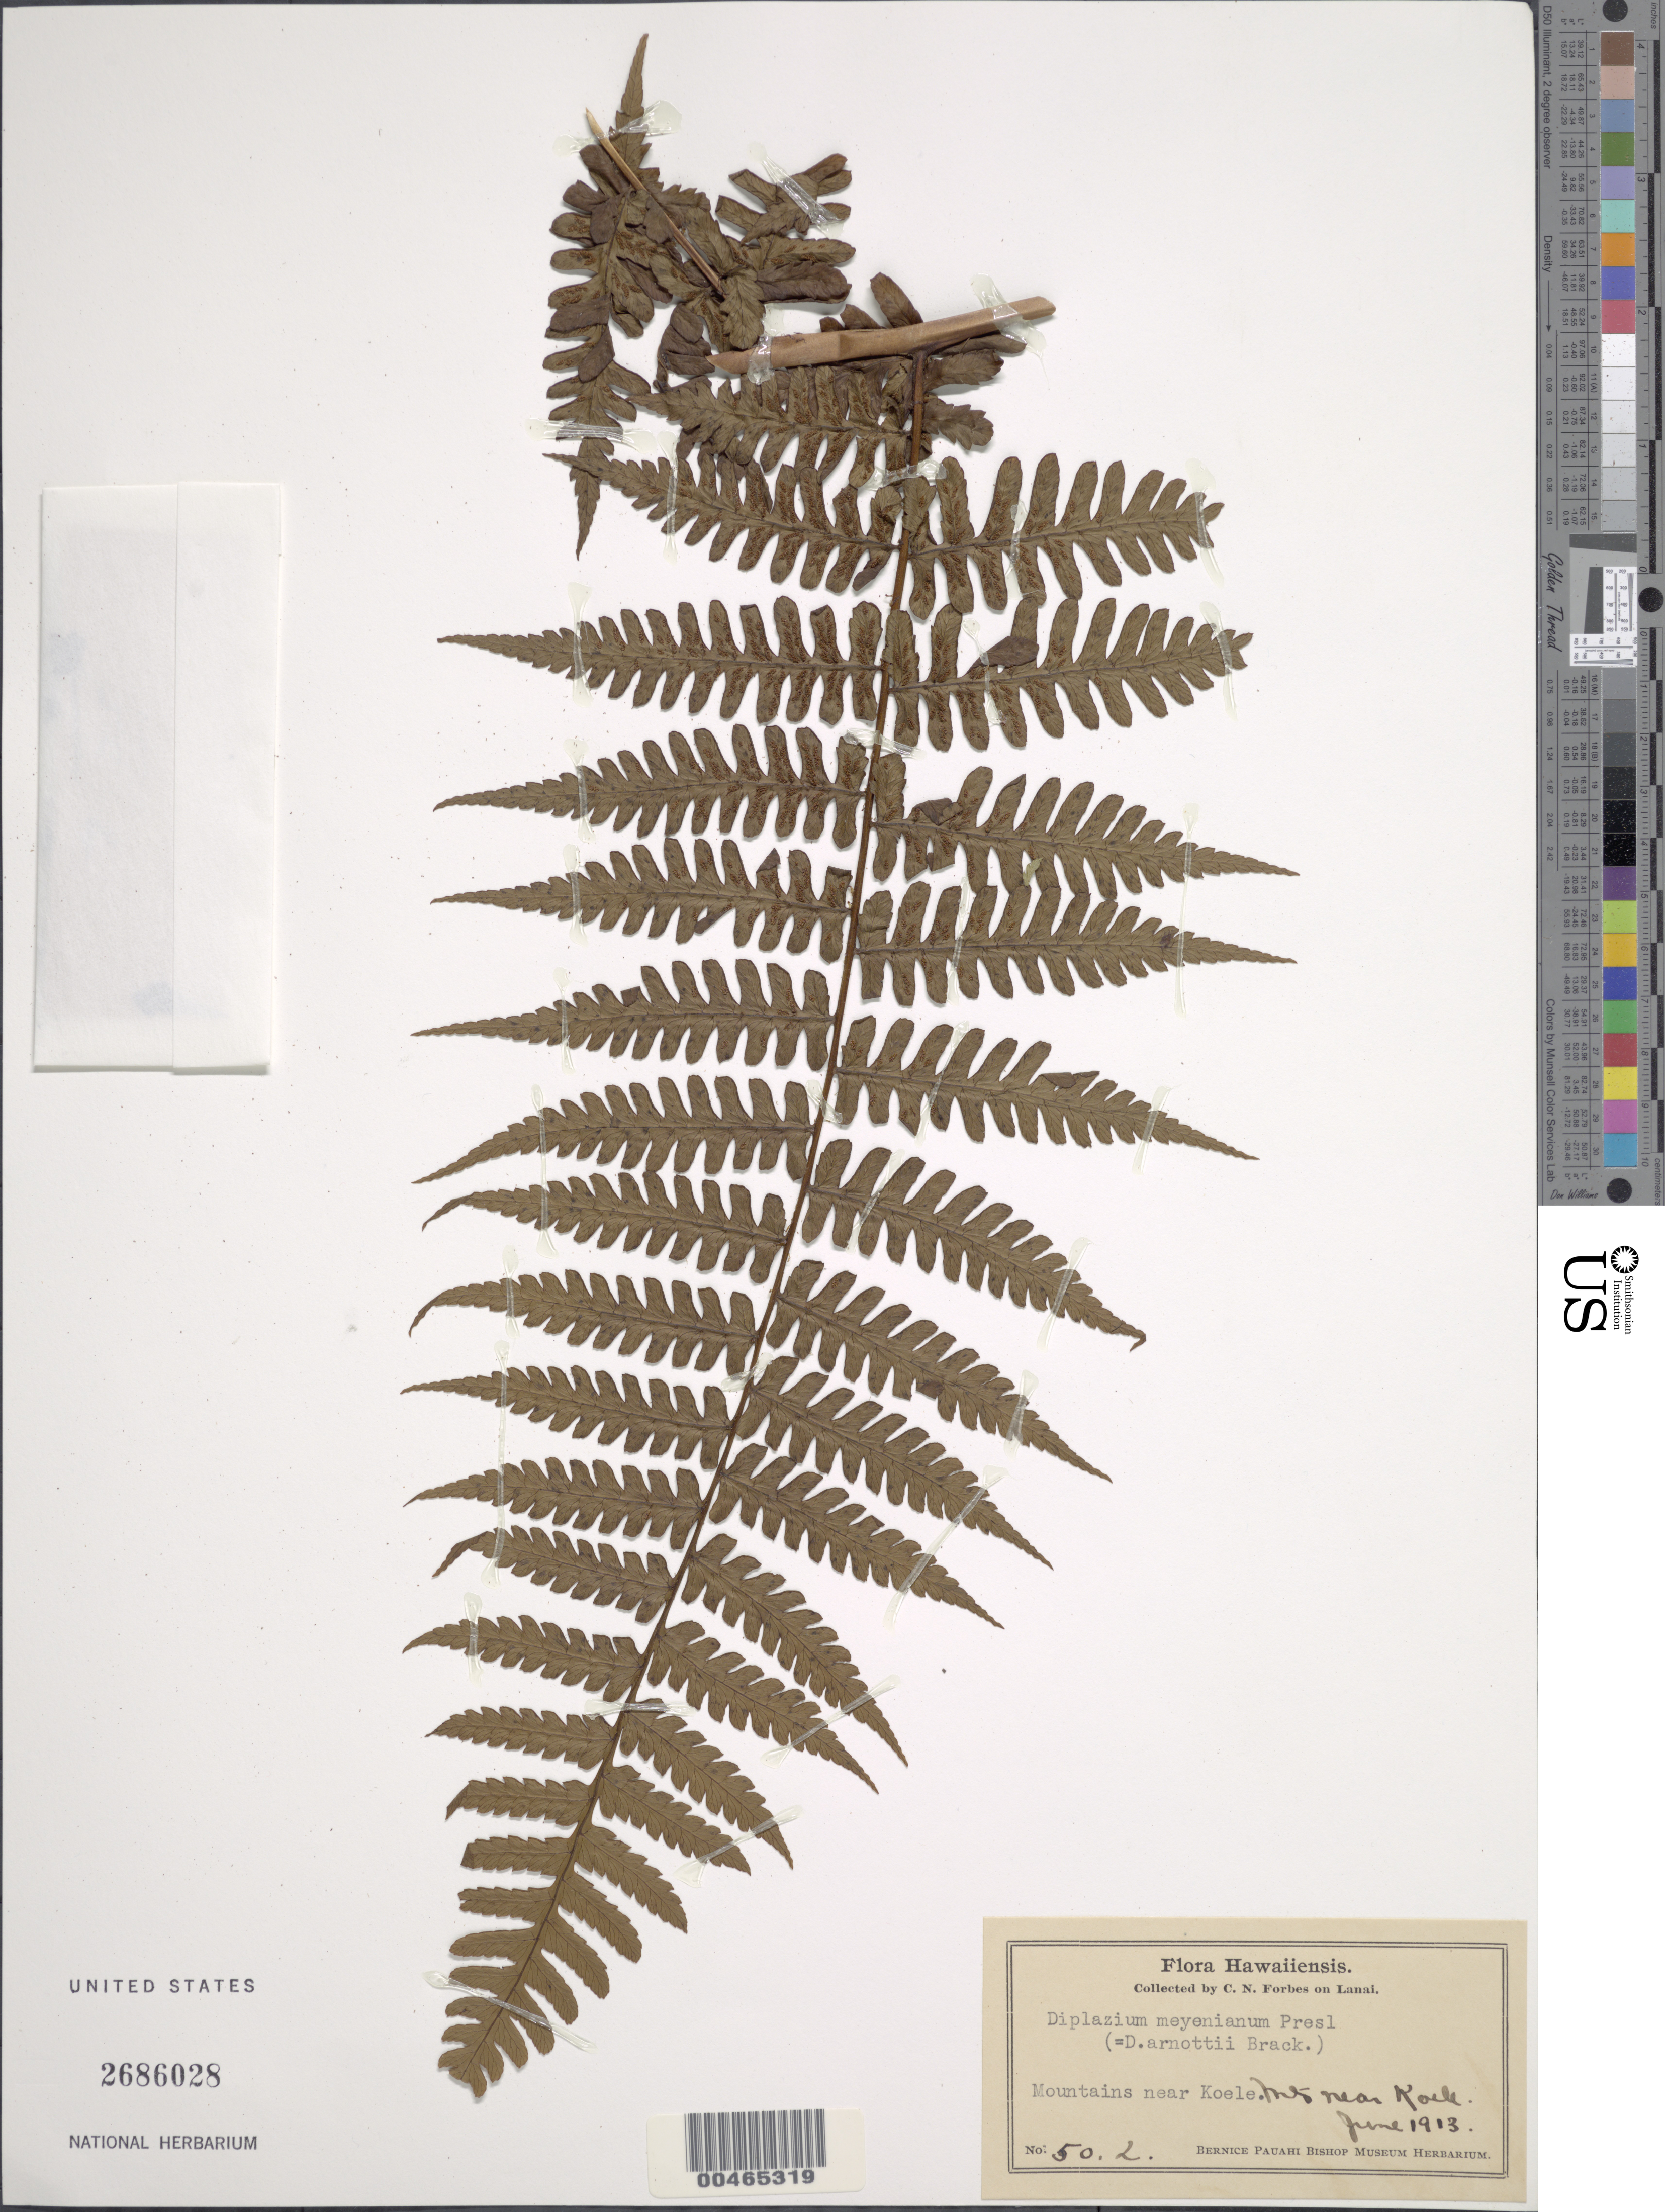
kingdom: Plantae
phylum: Tracheophyta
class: Polypodiopsida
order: Polypodiales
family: Athyriaceae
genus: Diplazium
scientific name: Diplazium sandwichianum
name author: (C. Presl) Diels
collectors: C. N. Forbes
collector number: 50.L.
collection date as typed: Jun 1913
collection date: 1913-06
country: United States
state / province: Hawaii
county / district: Maui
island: Lana'i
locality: Mountains near Koele, Lanai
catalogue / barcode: US 2686028